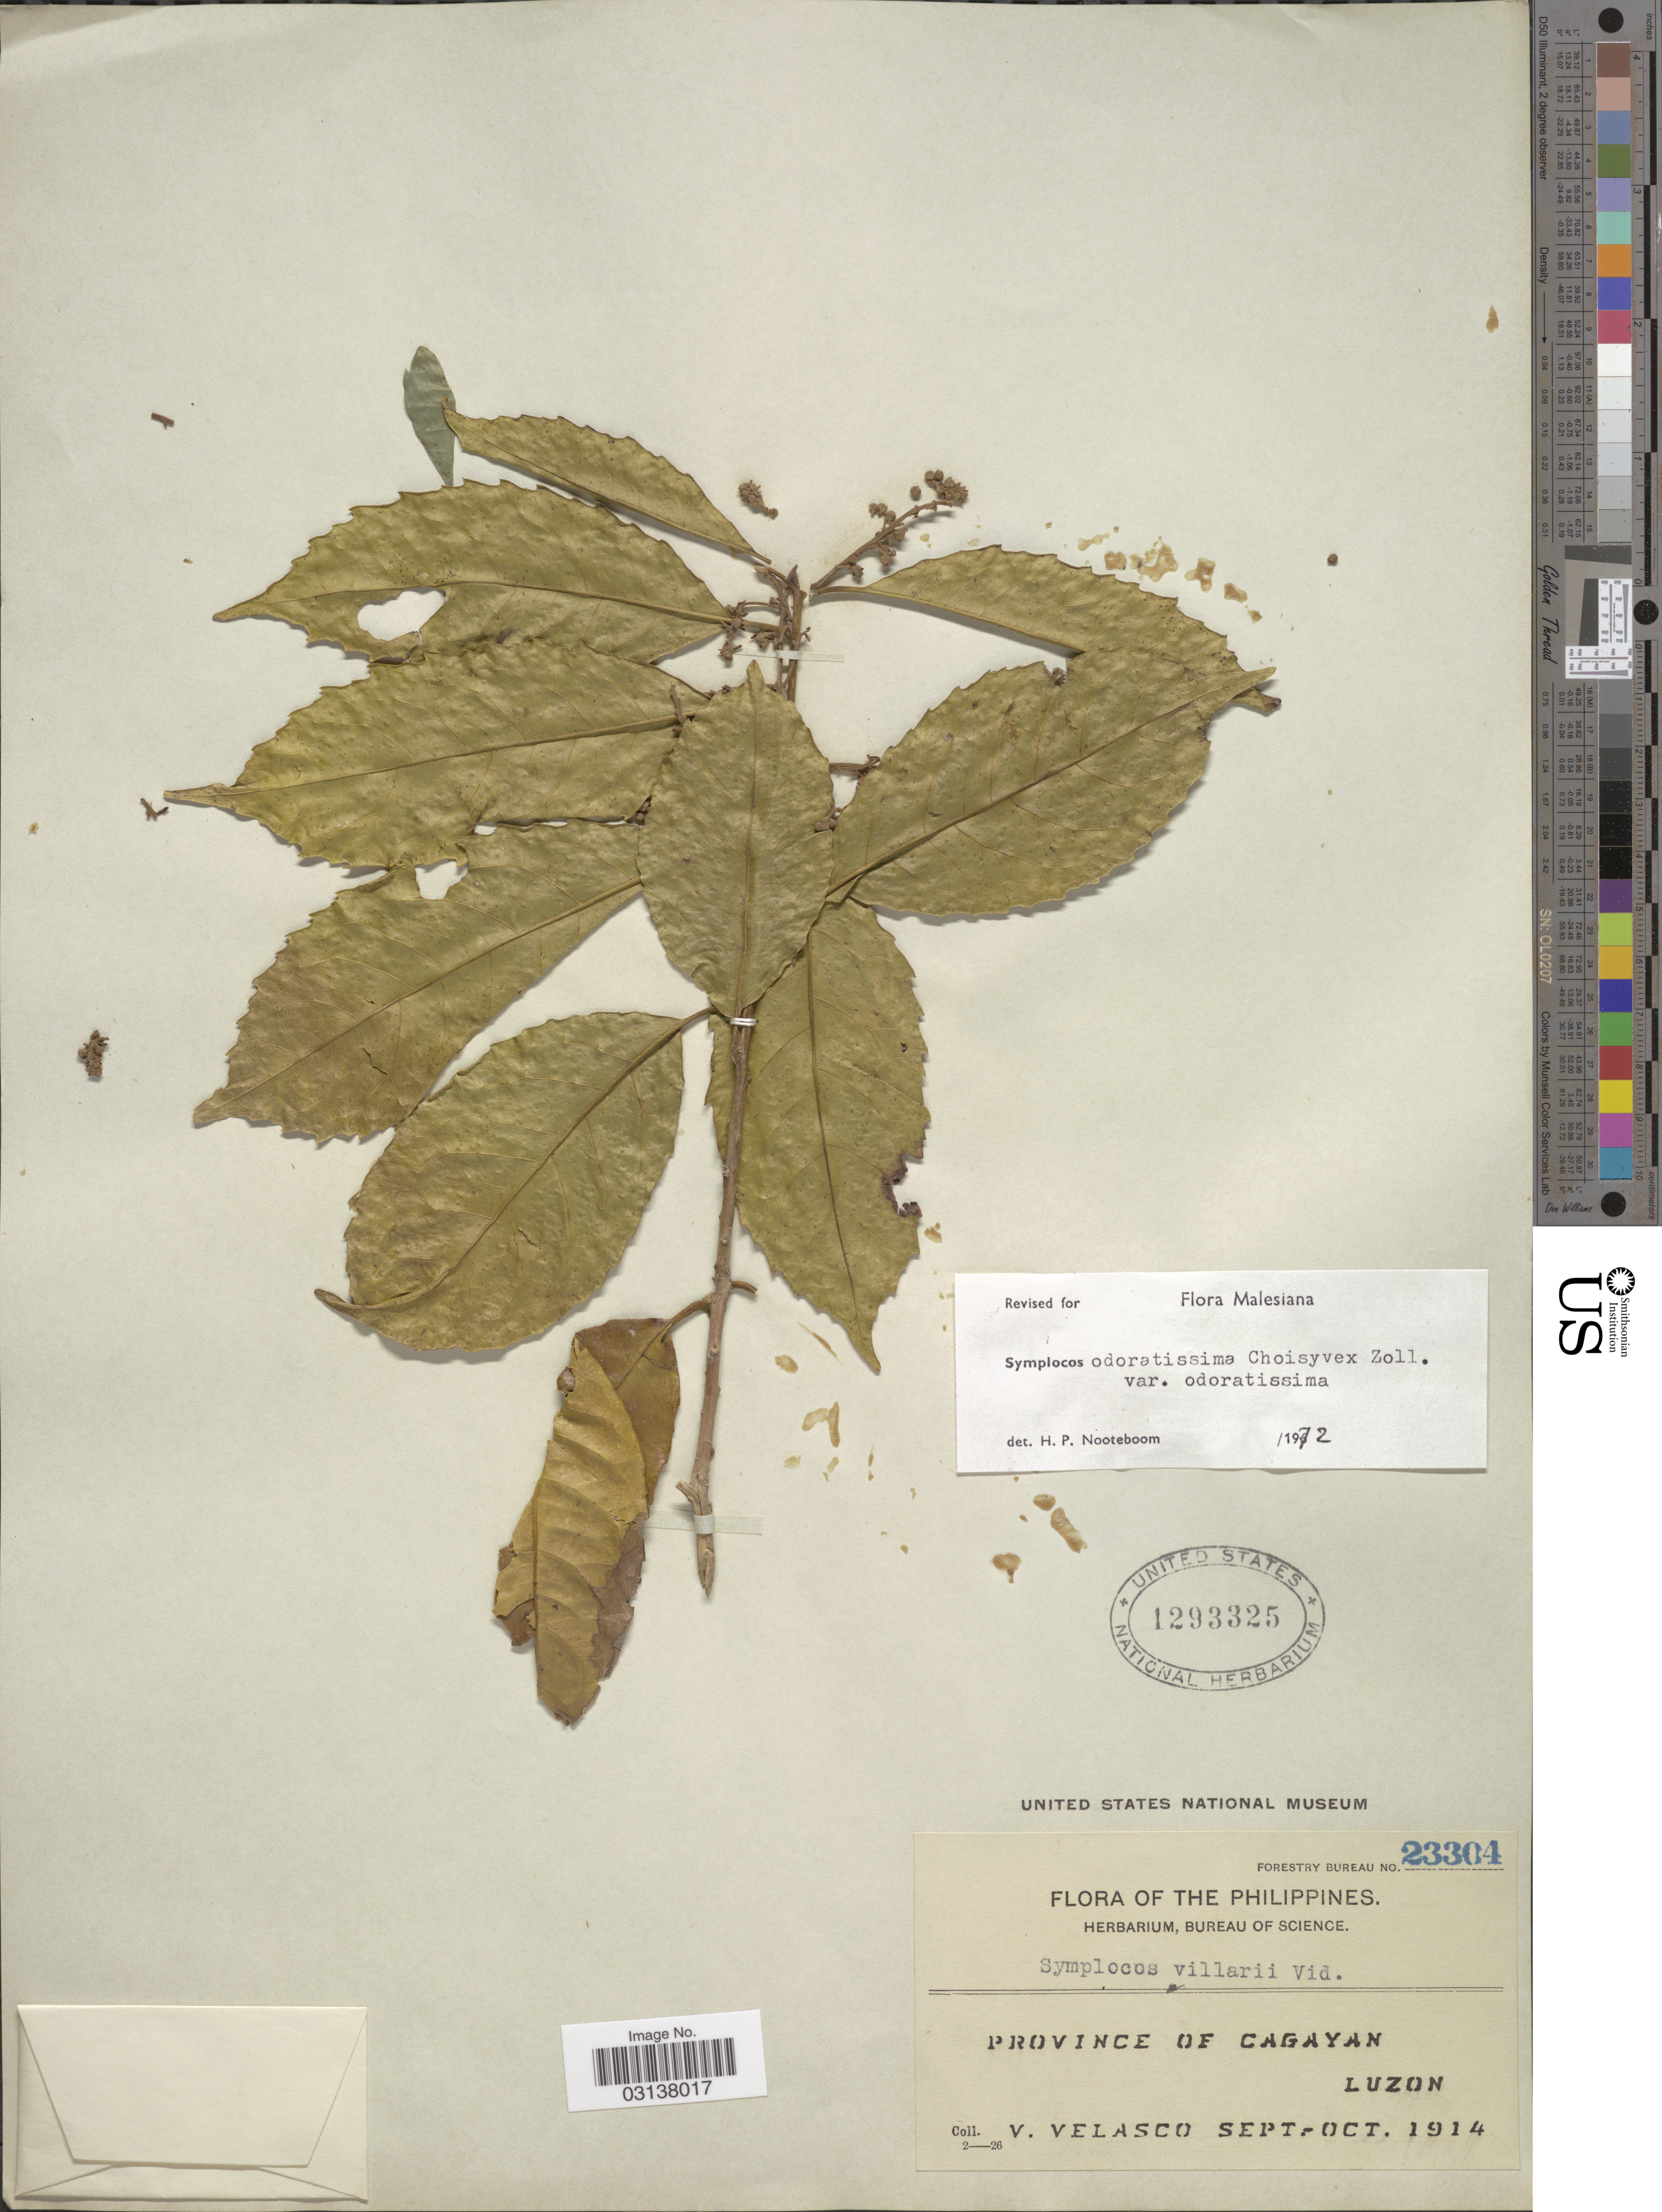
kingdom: Plantae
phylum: Tracheophyta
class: Magnoliopsida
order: Ericales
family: Symplocaceae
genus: Symplocos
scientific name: Symplocos odoratissima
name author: (Blume) Choisy ex Zoll.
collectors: V. Velasco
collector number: Forestry Bureau 23304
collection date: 1914-09/1914-10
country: Philippines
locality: The Philippines. Province of Cagayan, Luzon.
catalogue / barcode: US 1293325